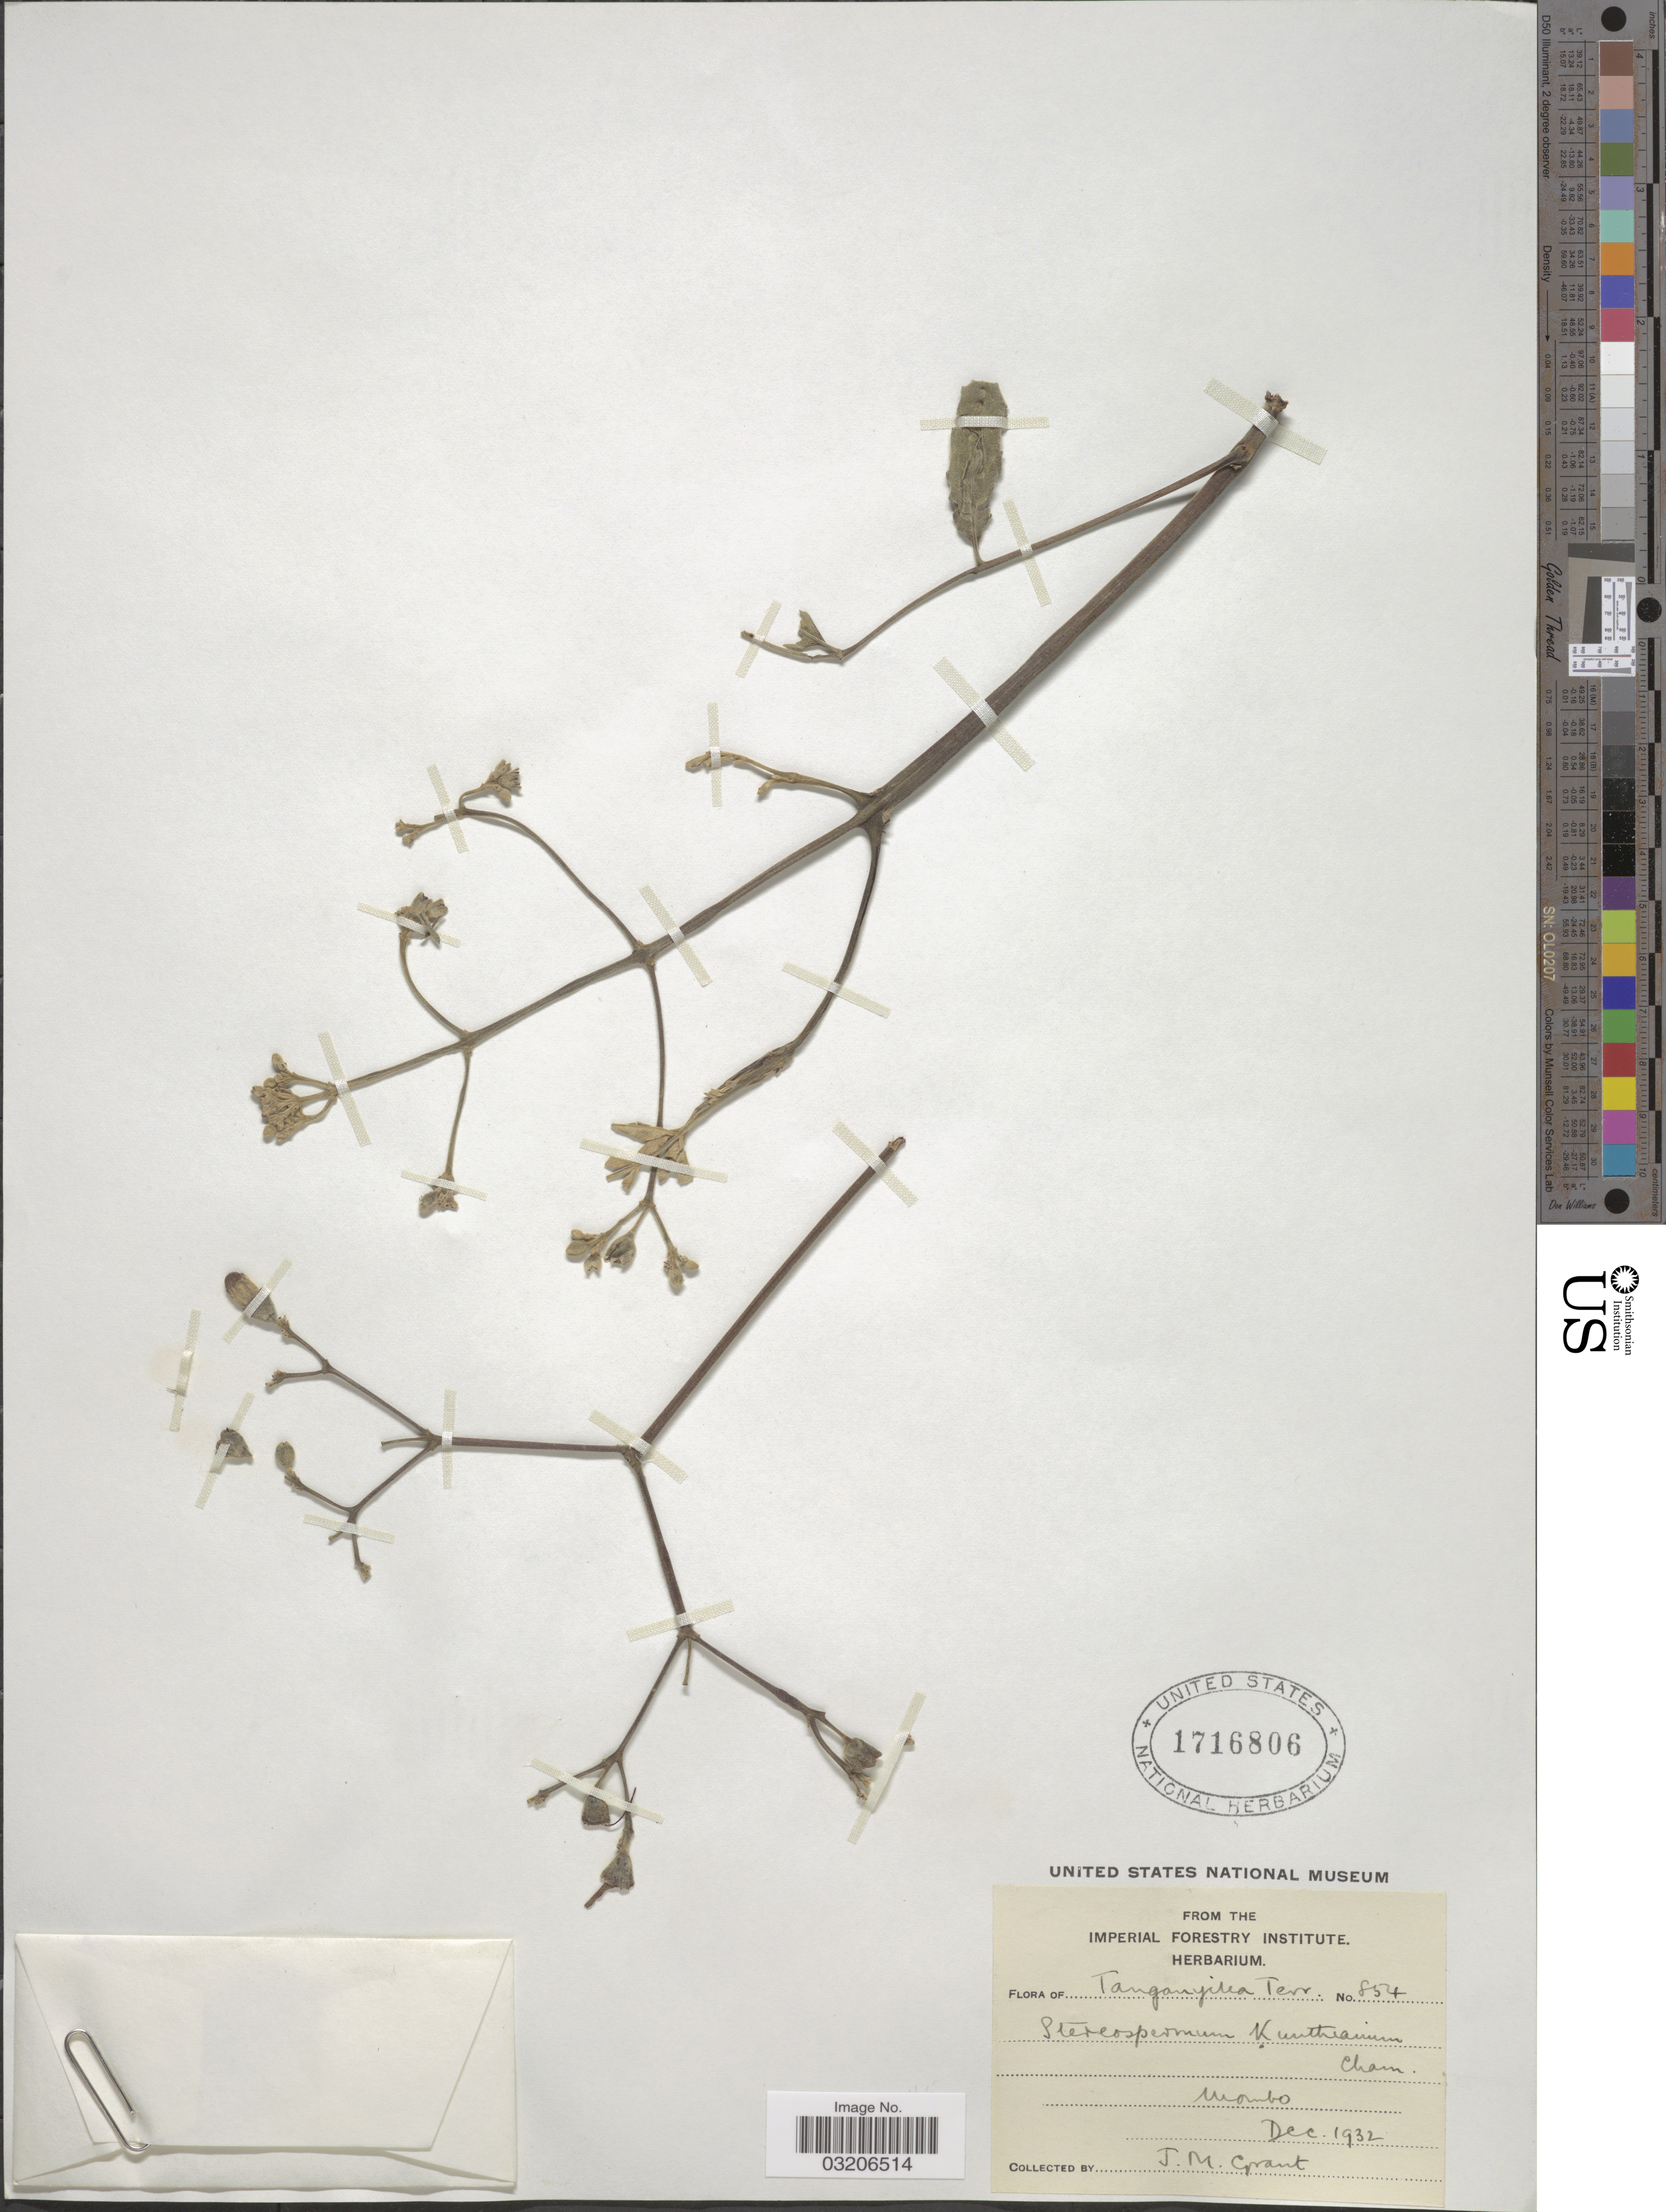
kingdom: Plantae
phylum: Tracheophyta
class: Magnoliopsida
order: Lamiales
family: Bignoniaceae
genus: Stereospermum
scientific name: Stereospermum kunthianum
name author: Cham.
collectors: J. M. Grant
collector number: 854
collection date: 1932-12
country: Tanzania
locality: Tanganyika Terr, Mambo.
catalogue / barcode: US 1716806